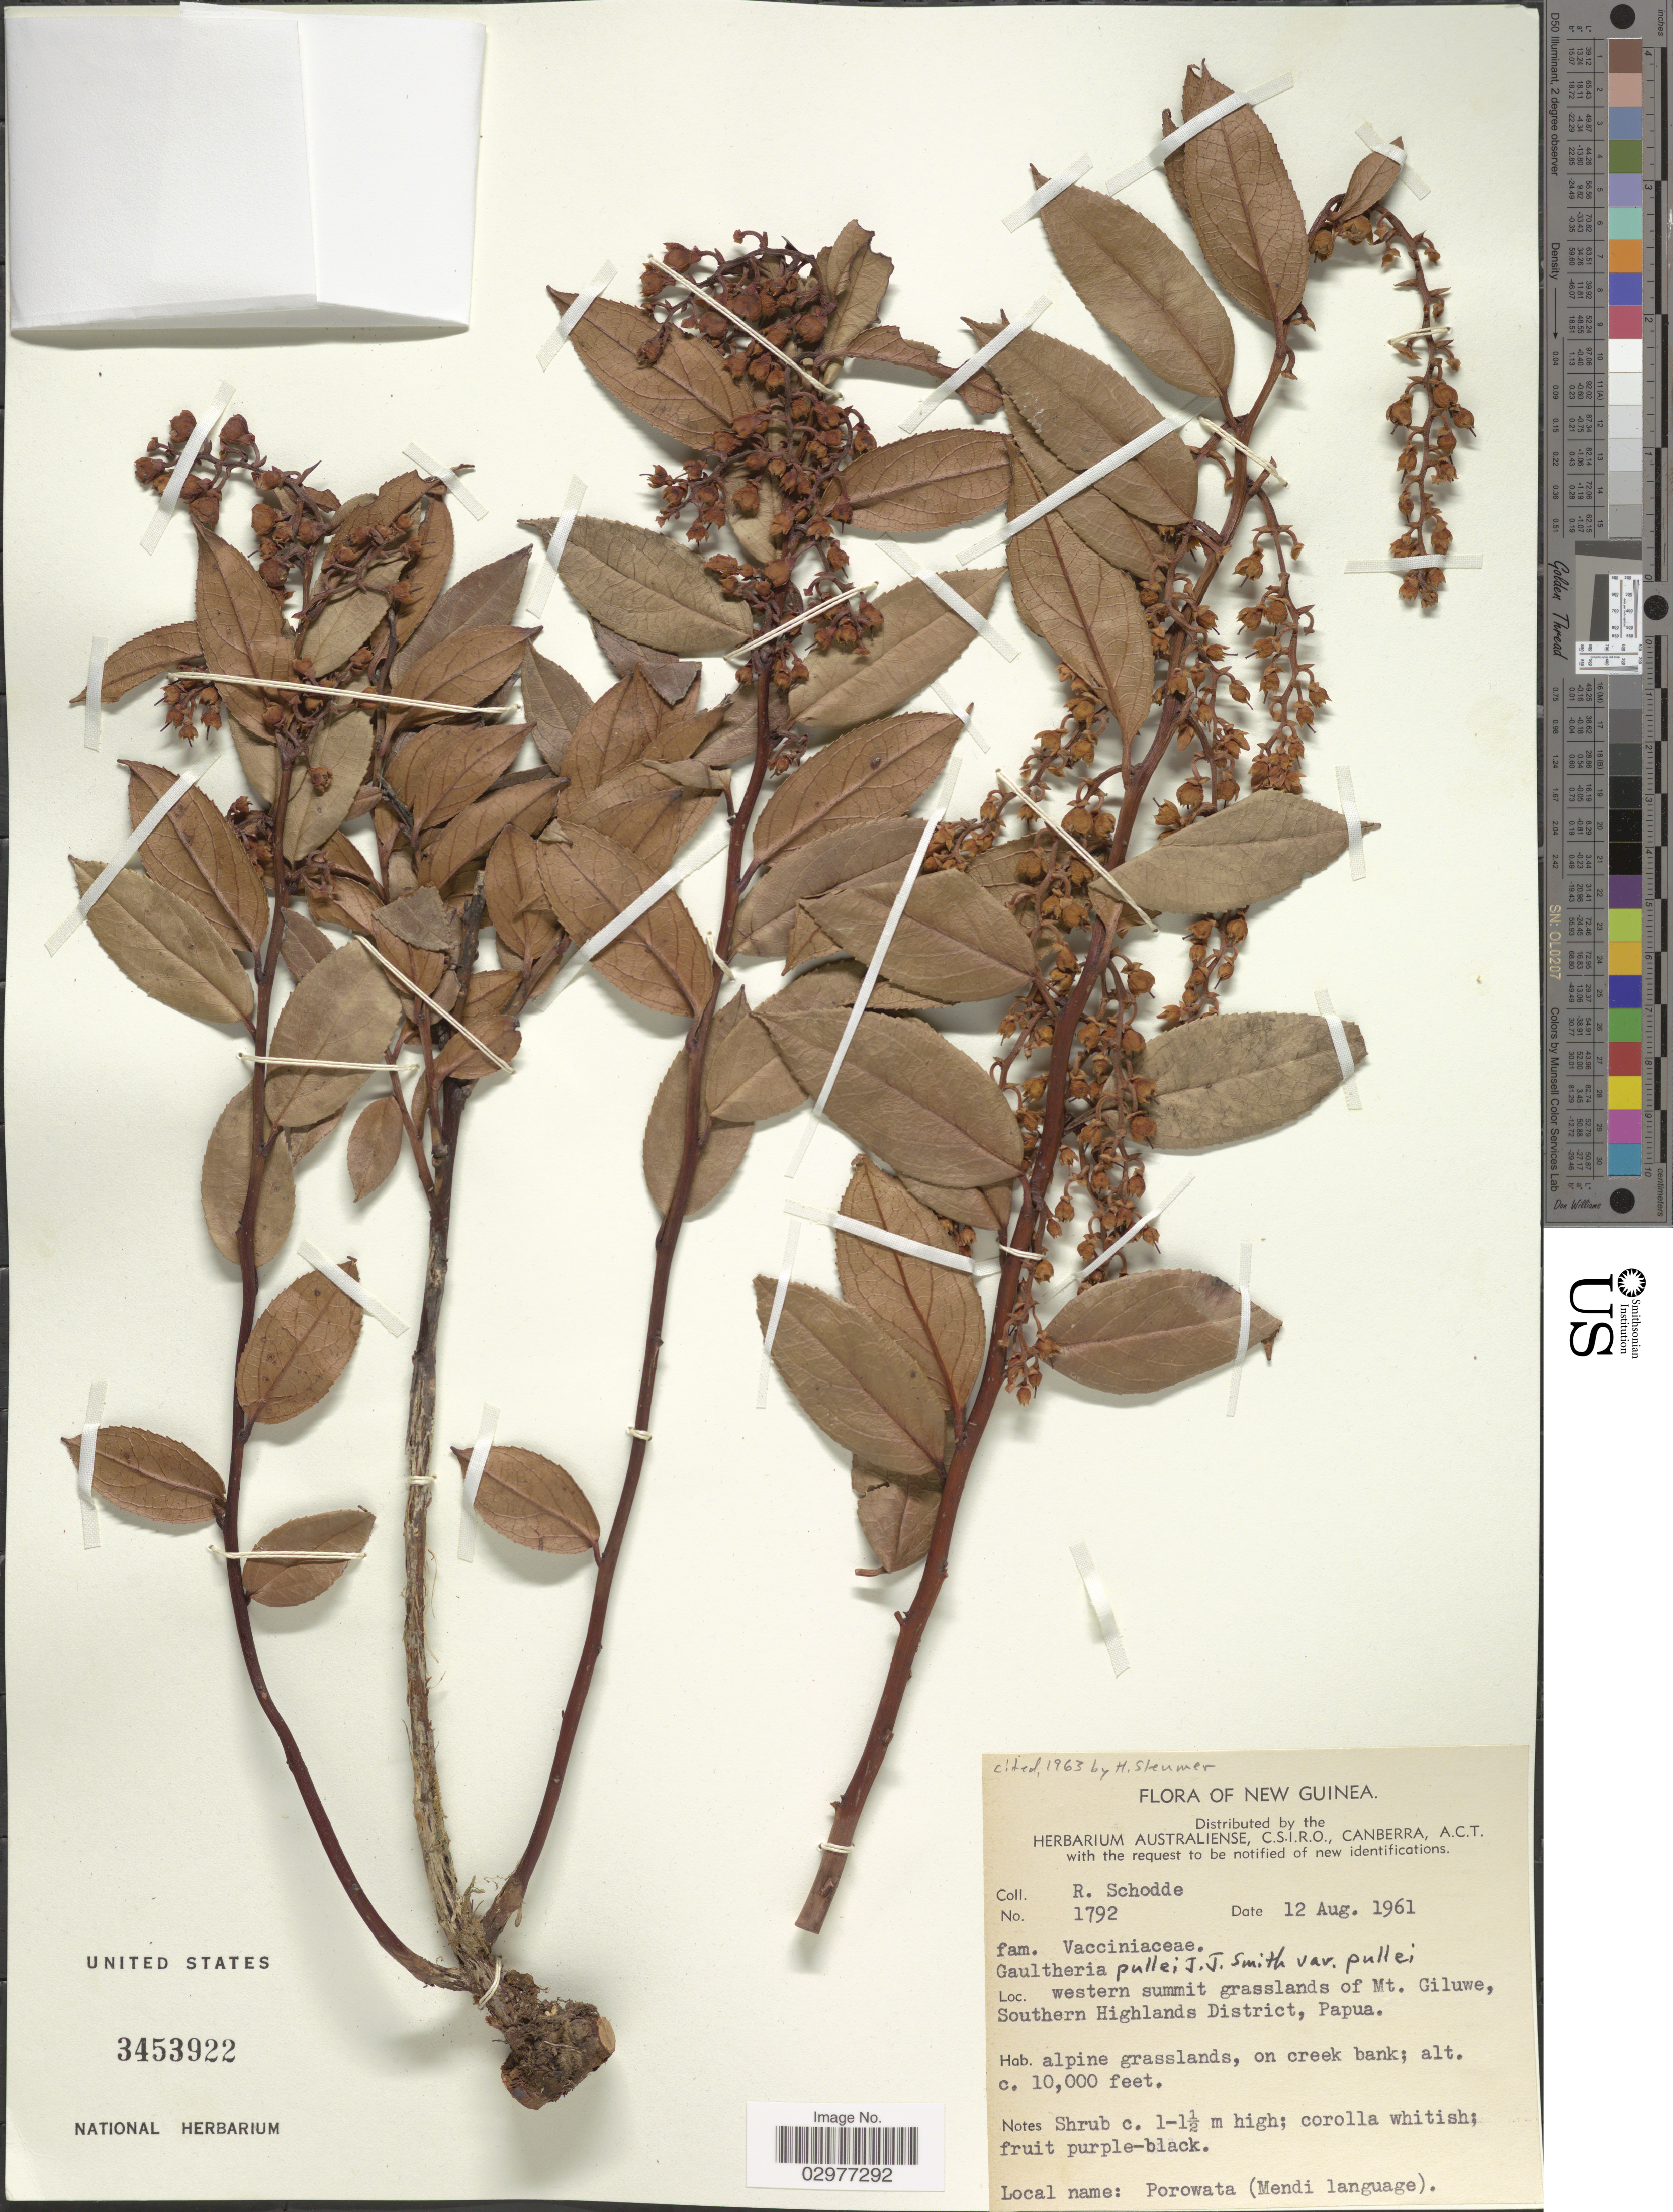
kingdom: Plantae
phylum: Tracheophyta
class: Magnoliopsida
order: Ericales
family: Ericaceae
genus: Gaultheria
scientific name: Gaultheria pullei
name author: J.J. Sm.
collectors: R. Schodde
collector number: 1792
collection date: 1961-08-12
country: Papua New Guinea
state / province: Southern Highlands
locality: New Guinea, western summit grasslands of Mt. Giluwe, Southern Highlands District, Papua.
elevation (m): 3048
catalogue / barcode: US 3453922